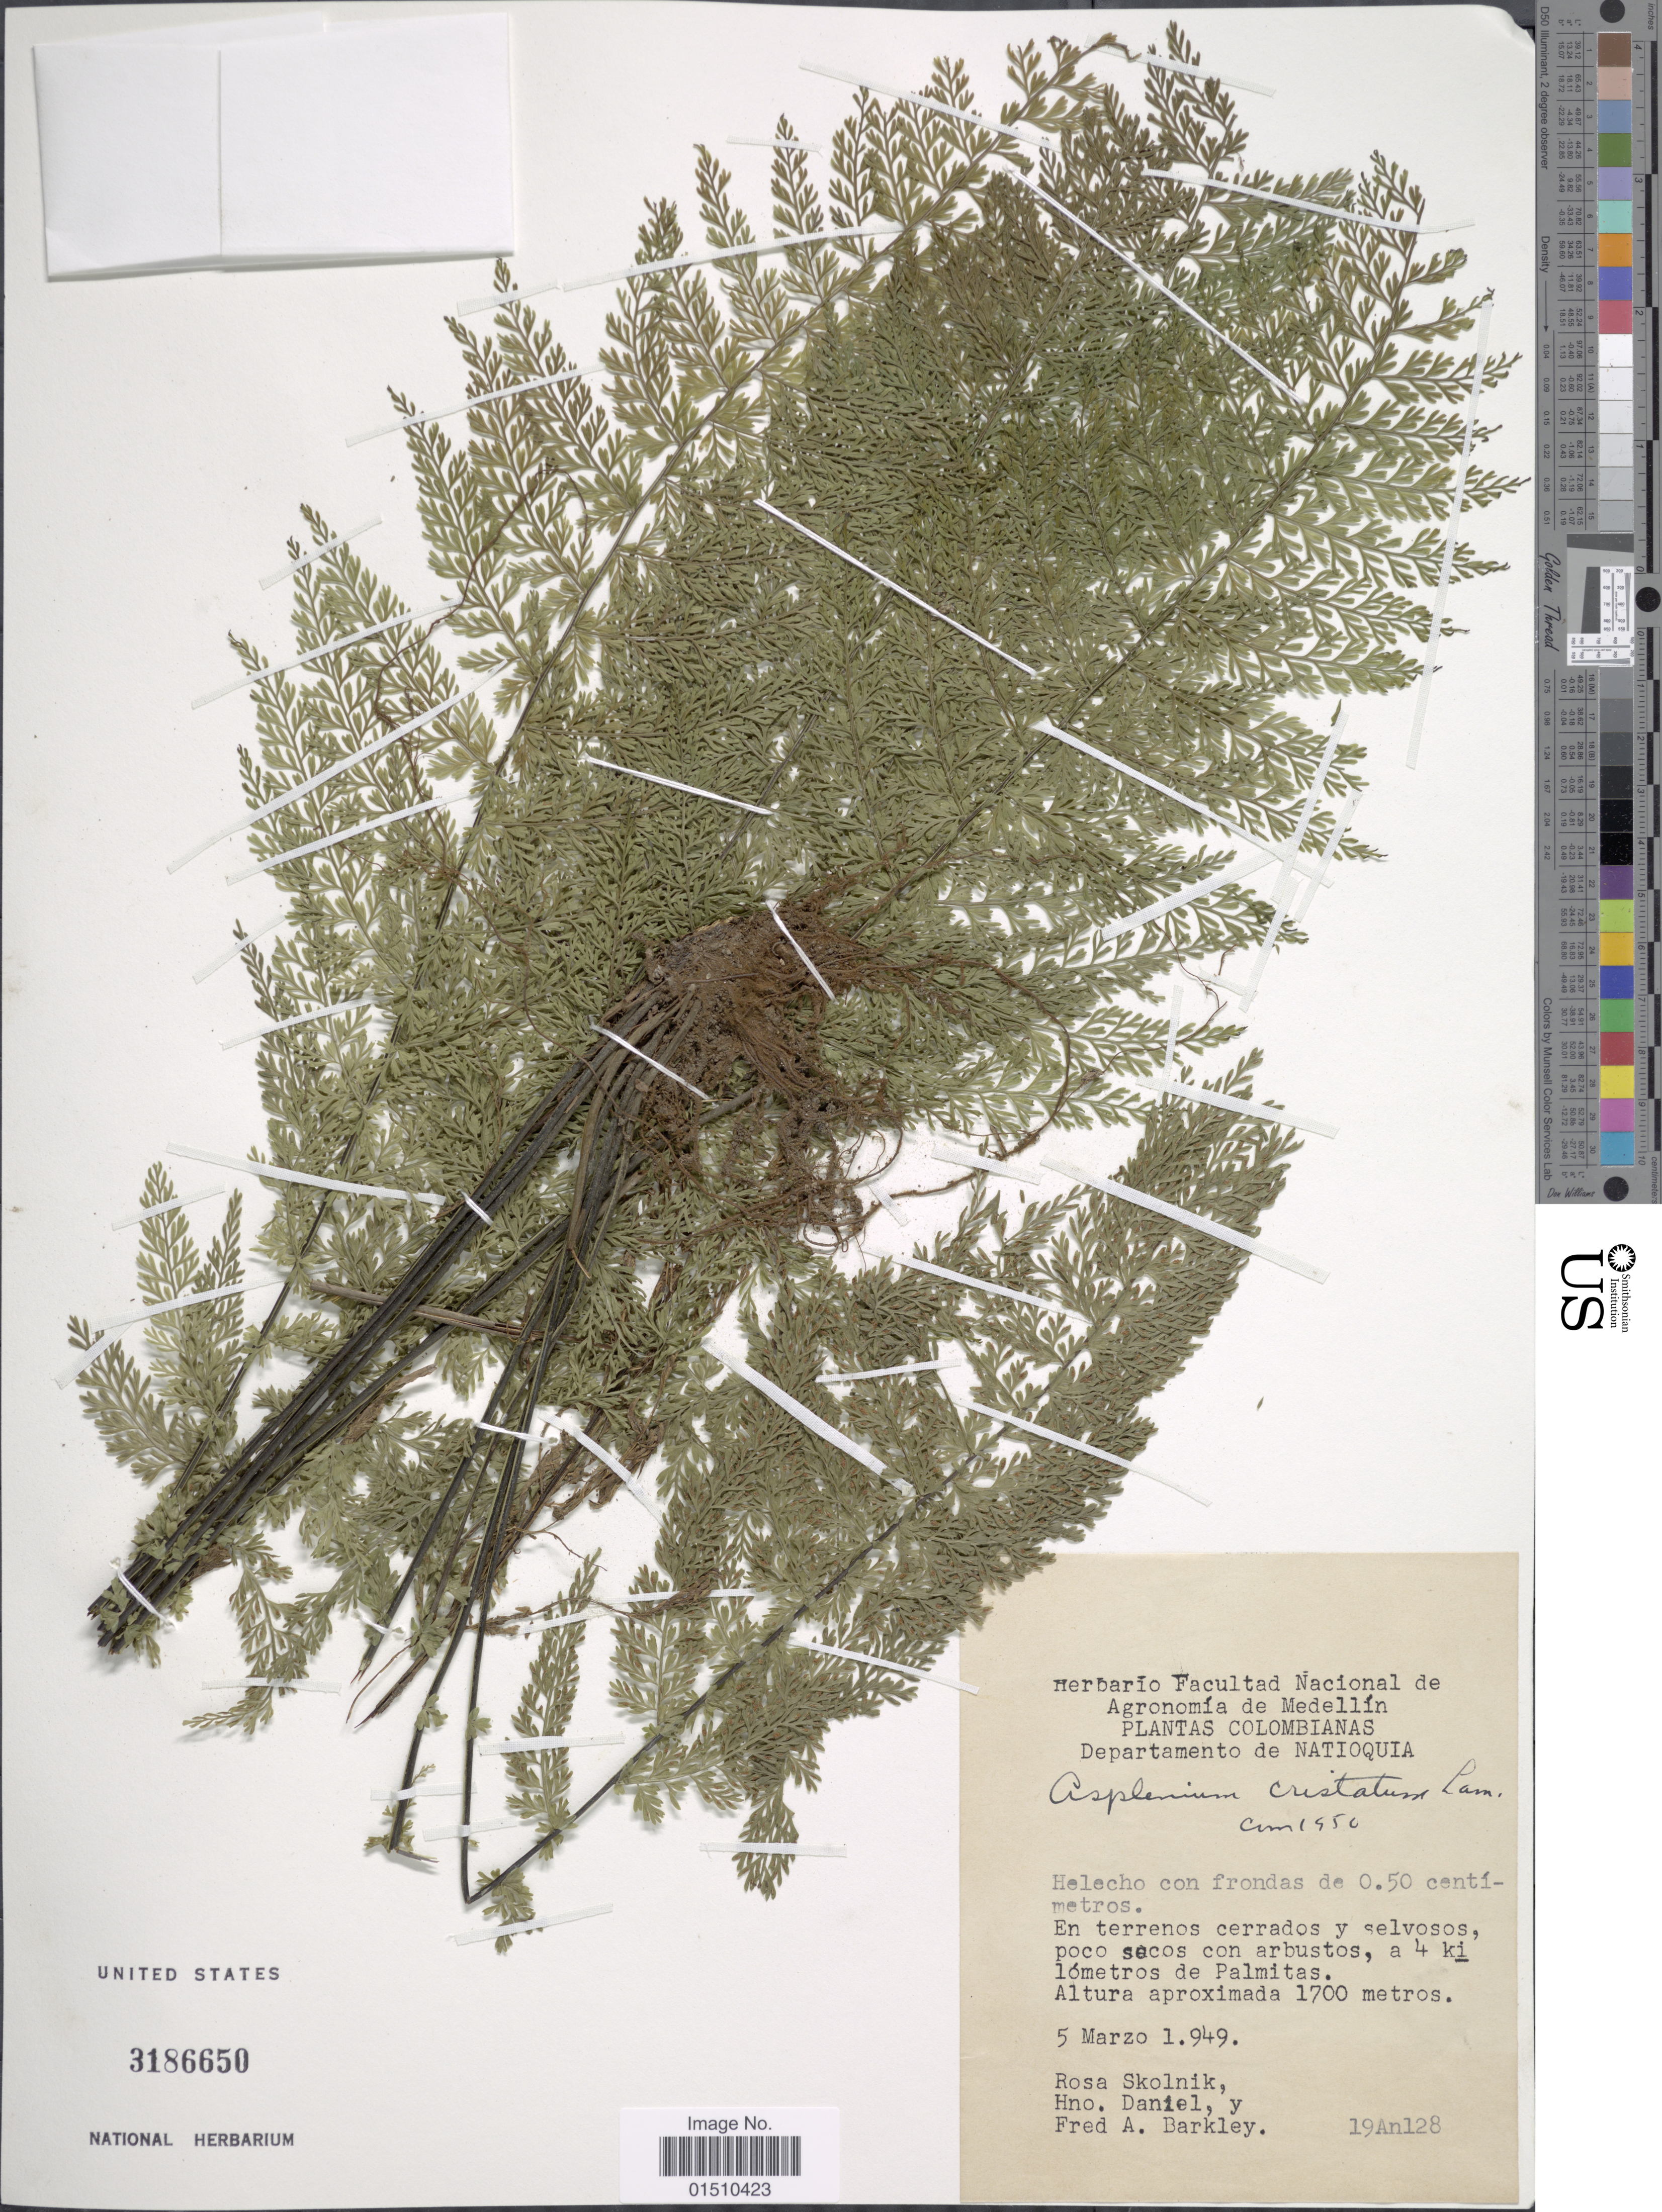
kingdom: Plantae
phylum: Tracheophyta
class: Polypodiopsida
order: Polypodiales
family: Aspleniaceae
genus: Asplenium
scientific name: Asplenium cristatum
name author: Lam.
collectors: R. Skolnik, H. Daniel & F. A. Barkley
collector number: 19An128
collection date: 1949-03-05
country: Colombia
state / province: Antioquia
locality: Colombianas, Departamento de Natioquia, a 4 kilometros de Palmitas.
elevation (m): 1700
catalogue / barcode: US 3186650